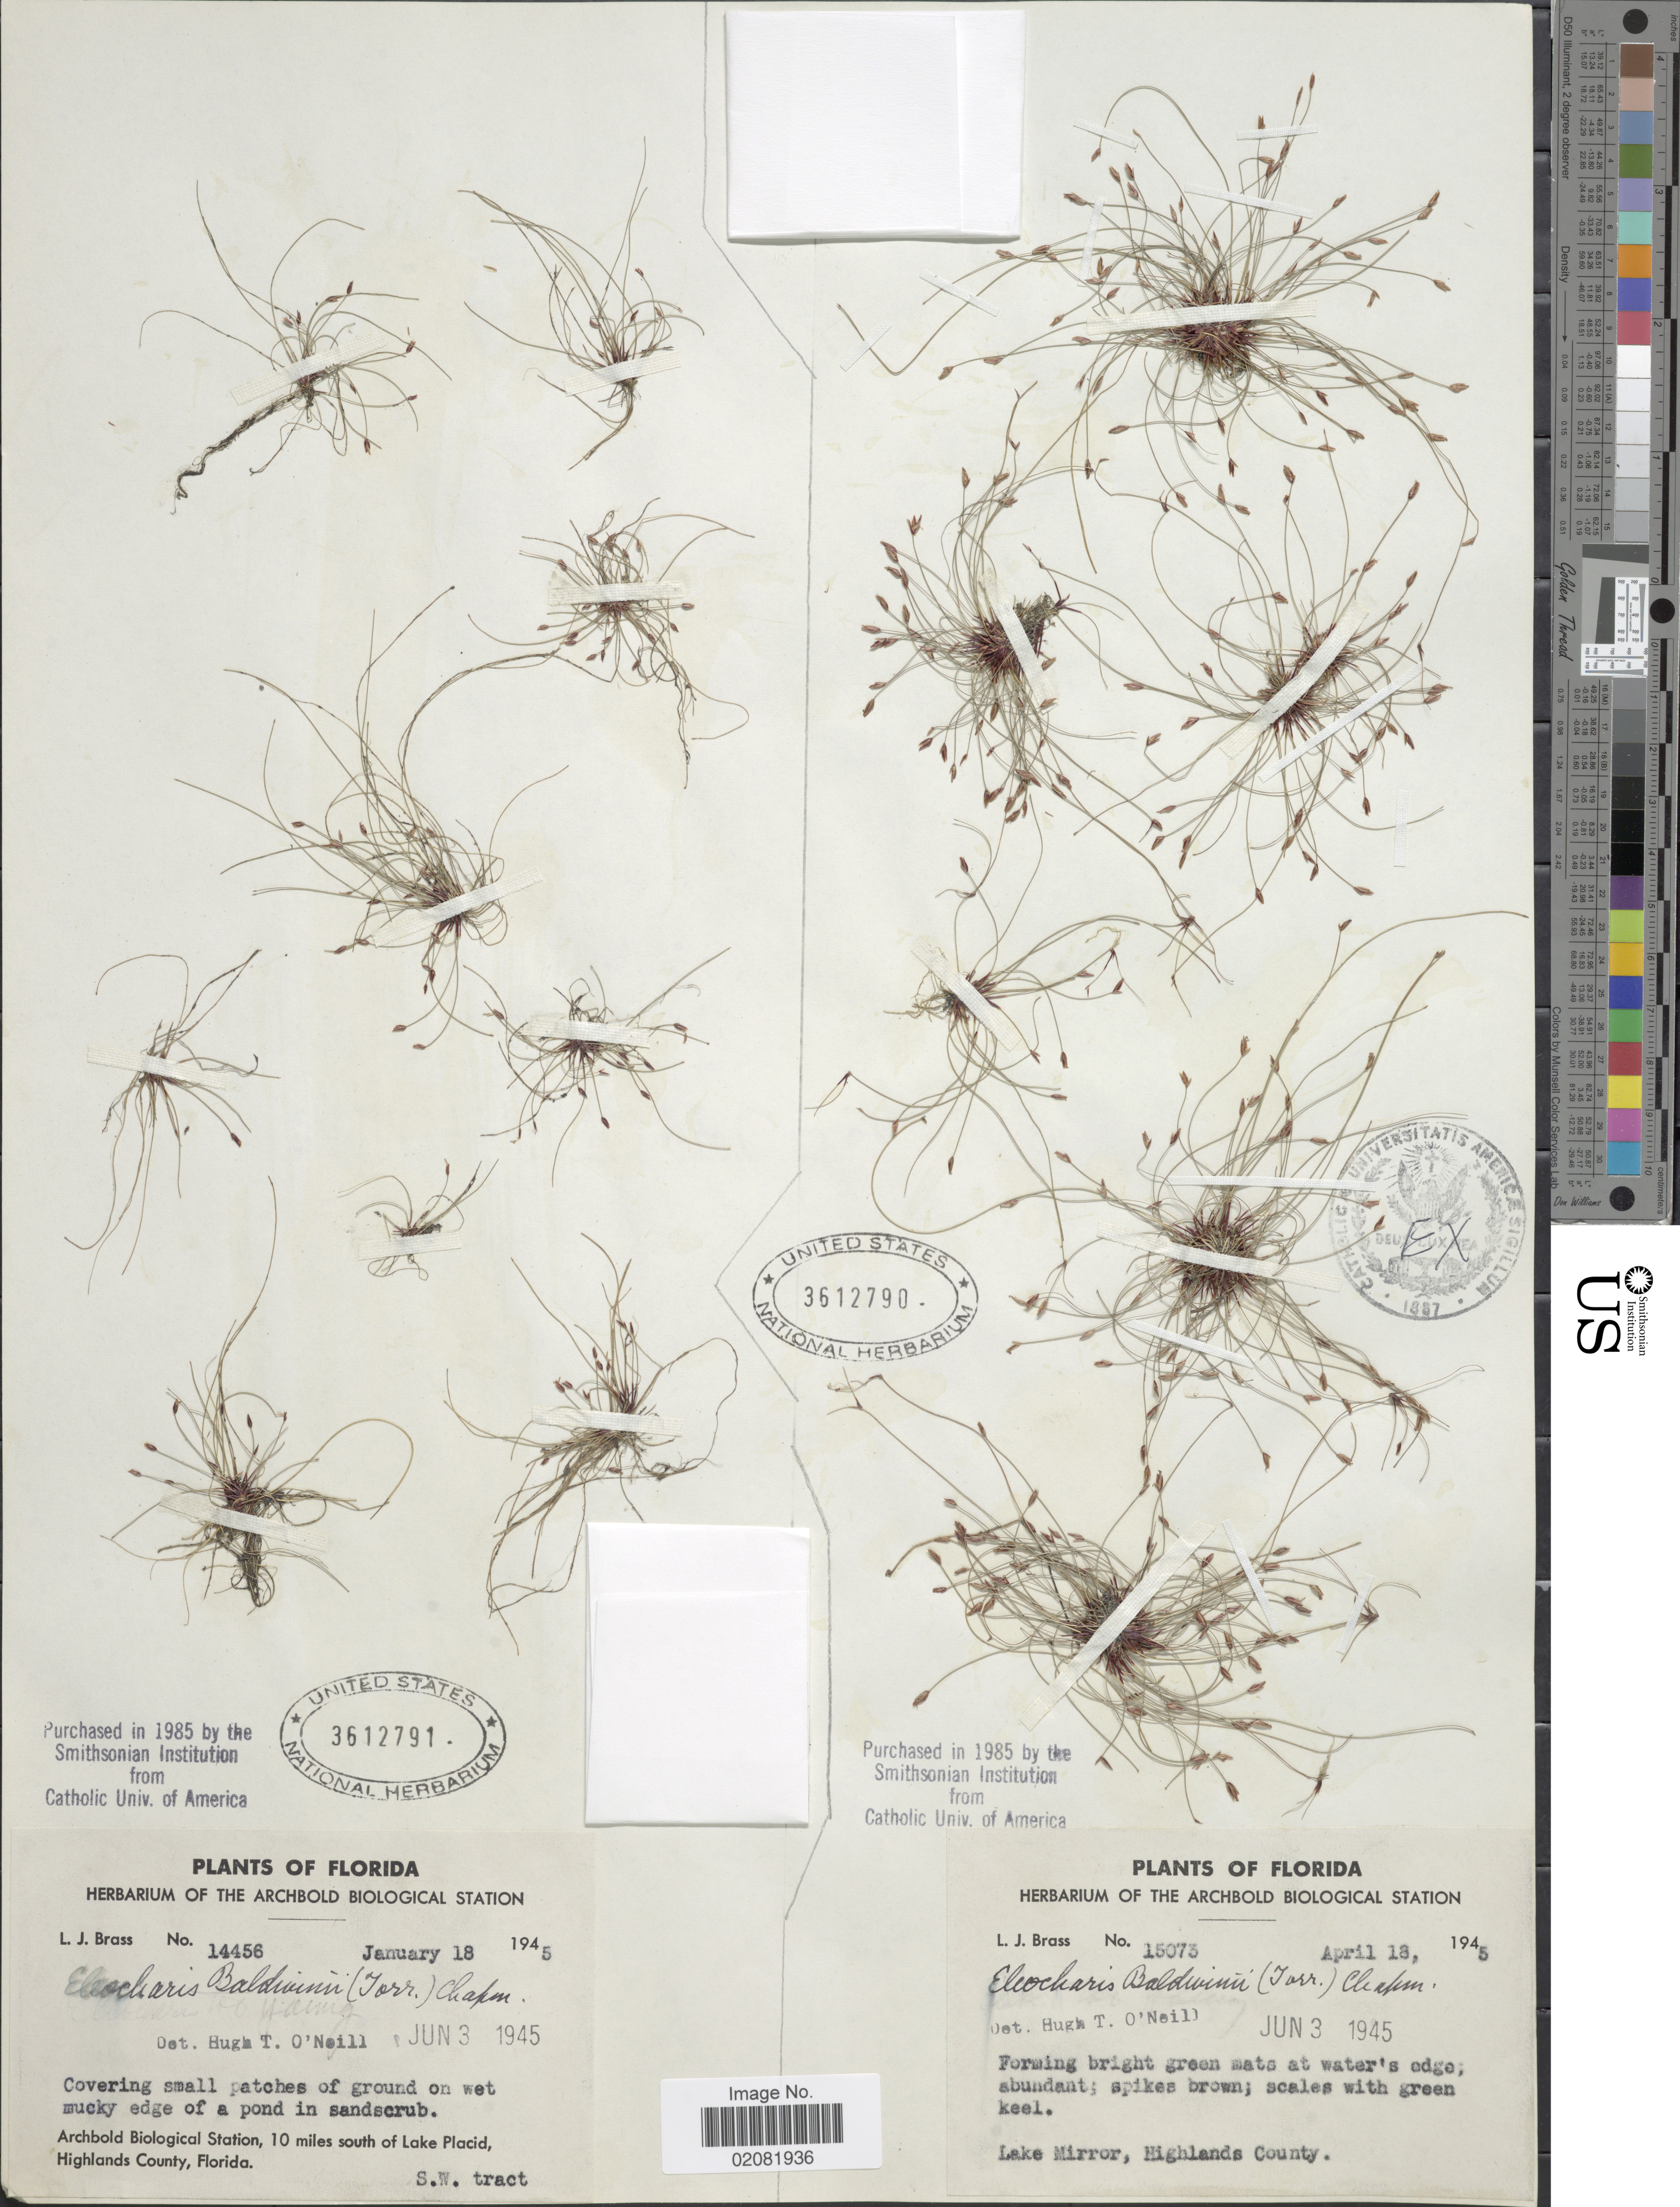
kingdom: Plantae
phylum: Tracheophyta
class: Liliopsida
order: Poales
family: Cyperaceae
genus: Eleocharis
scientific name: Eleocharis baldwinii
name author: (Torr.) Chapm.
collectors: L. J. Brass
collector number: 15073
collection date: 1945-04-18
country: United States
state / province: Florida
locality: Lake Mirror, Highlands County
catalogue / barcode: US 3612790-2